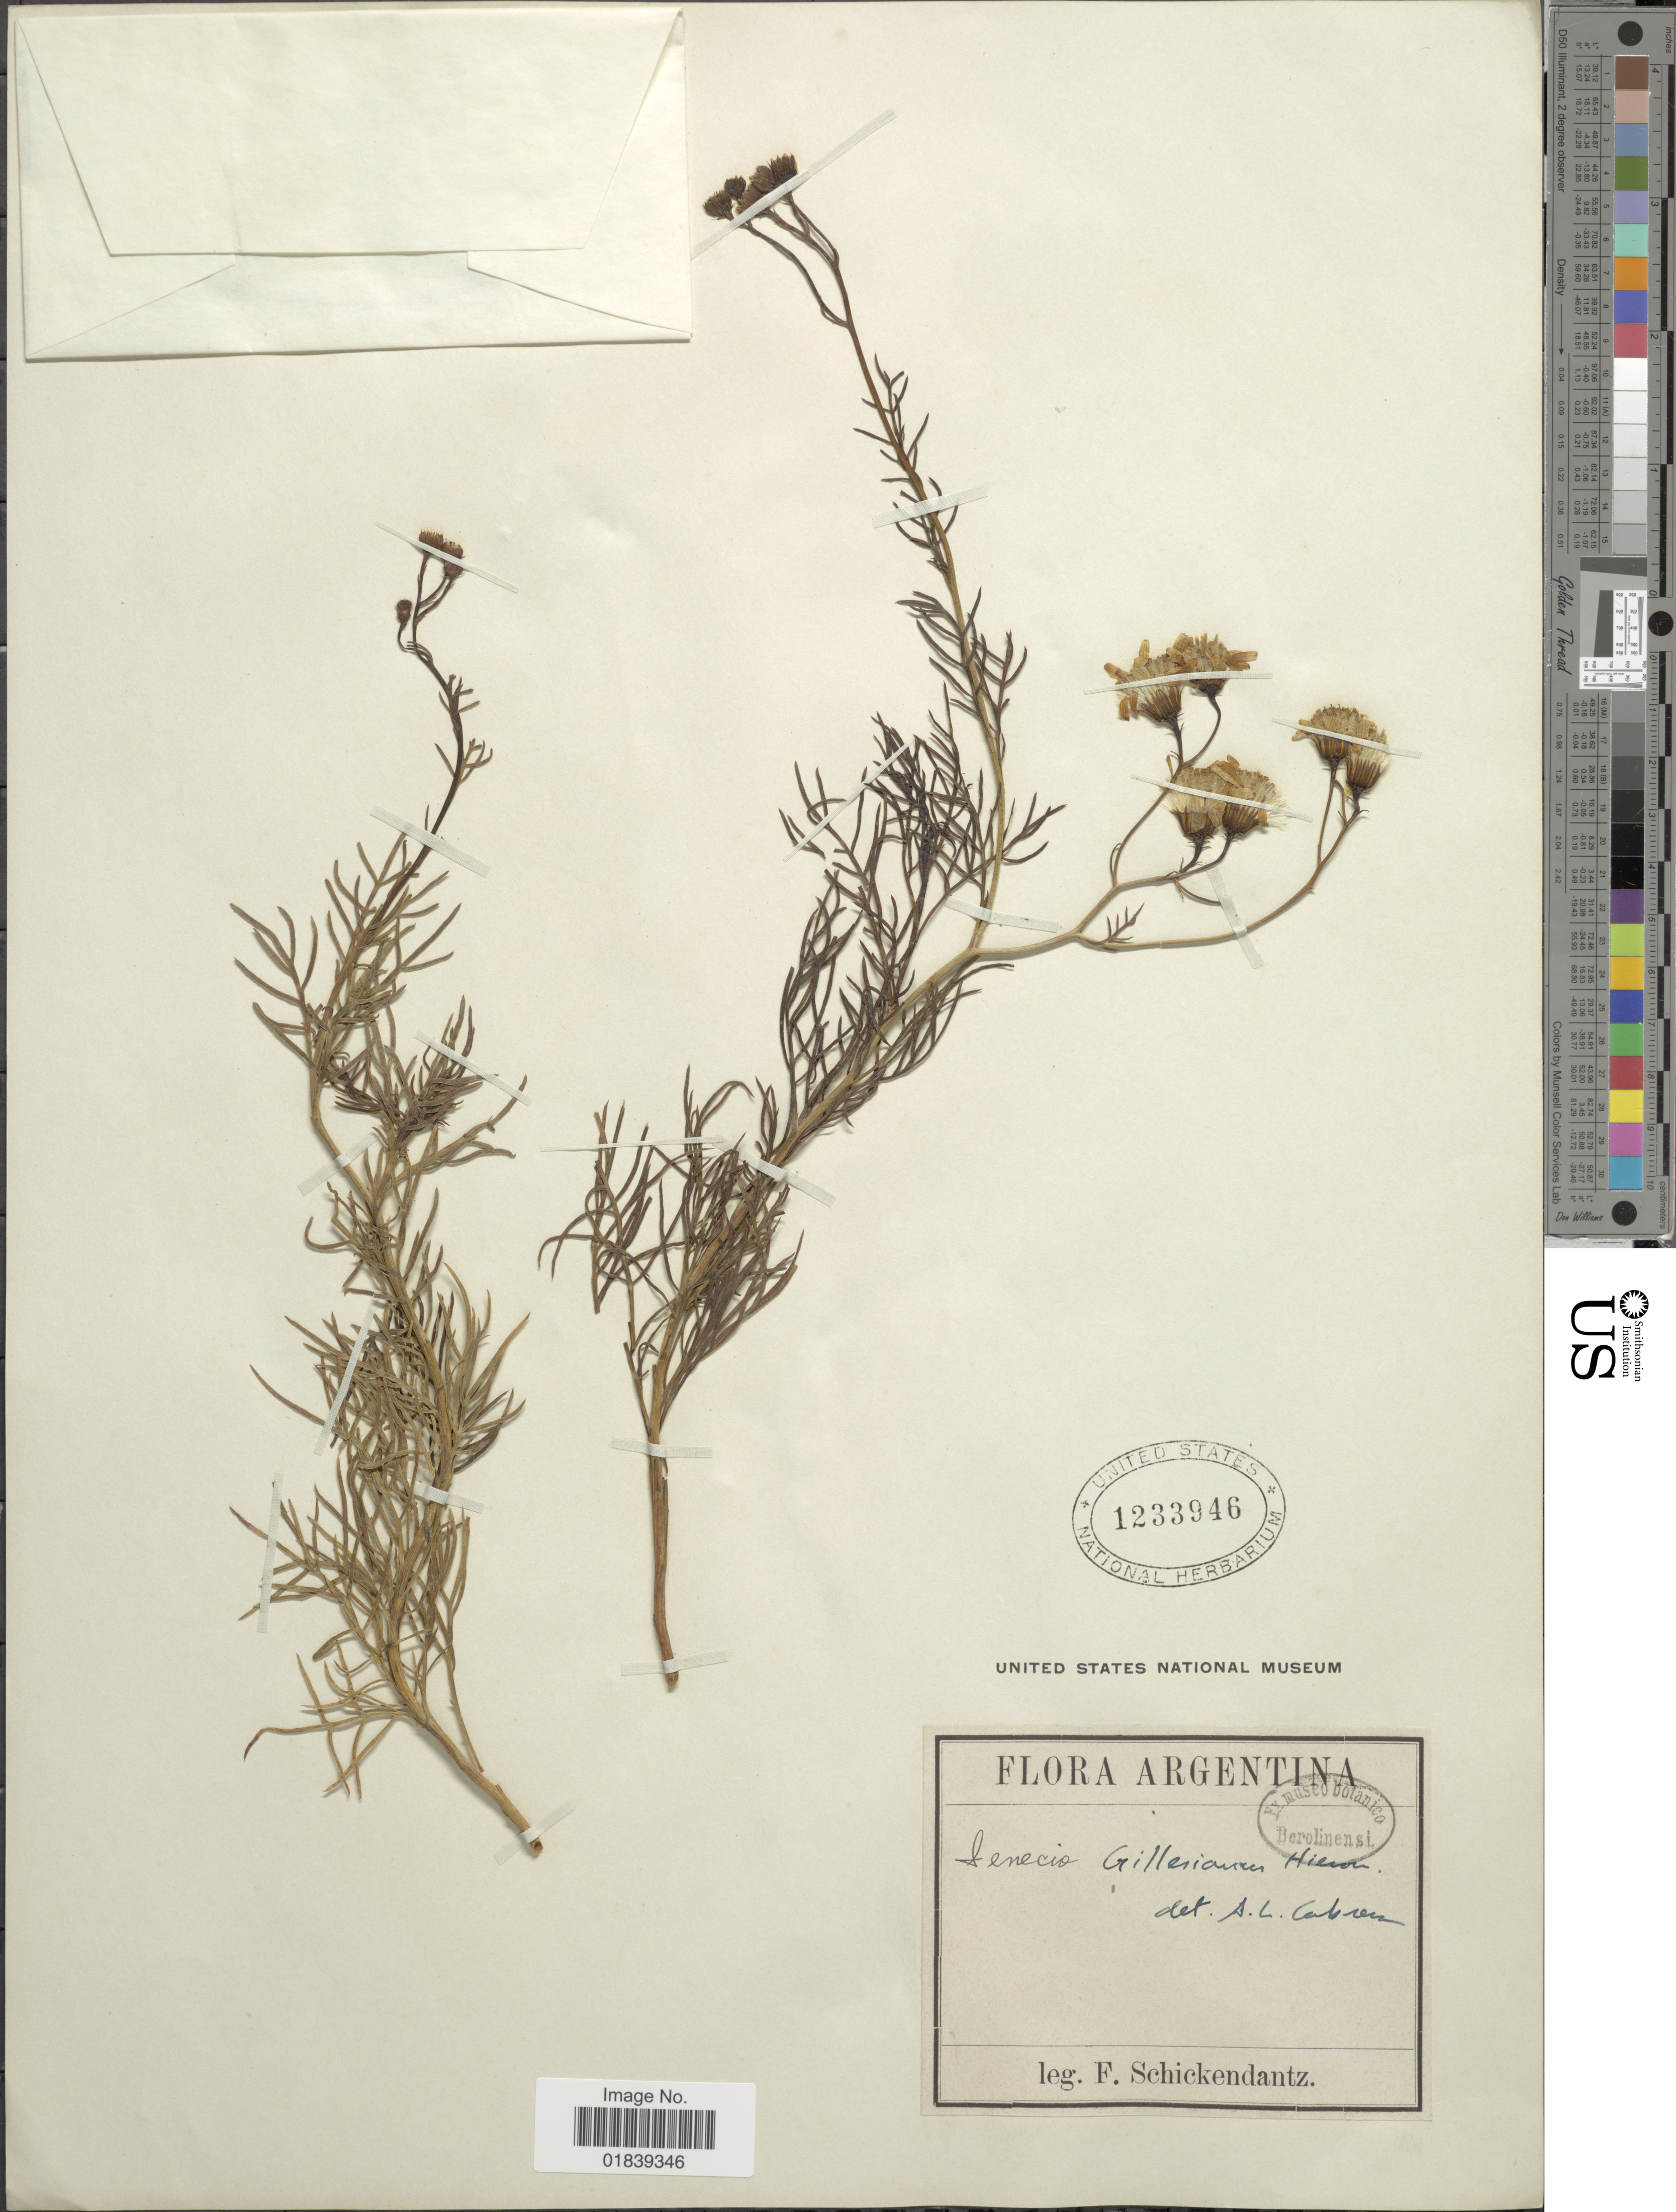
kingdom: Plantae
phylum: Tracheophyta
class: Magnoliopsida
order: Asterales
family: Asteraceae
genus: Senecio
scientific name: Senecio gilliesianus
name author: Hieron.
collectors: F. Schickendantz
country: Argentina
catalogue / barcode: US 1233946